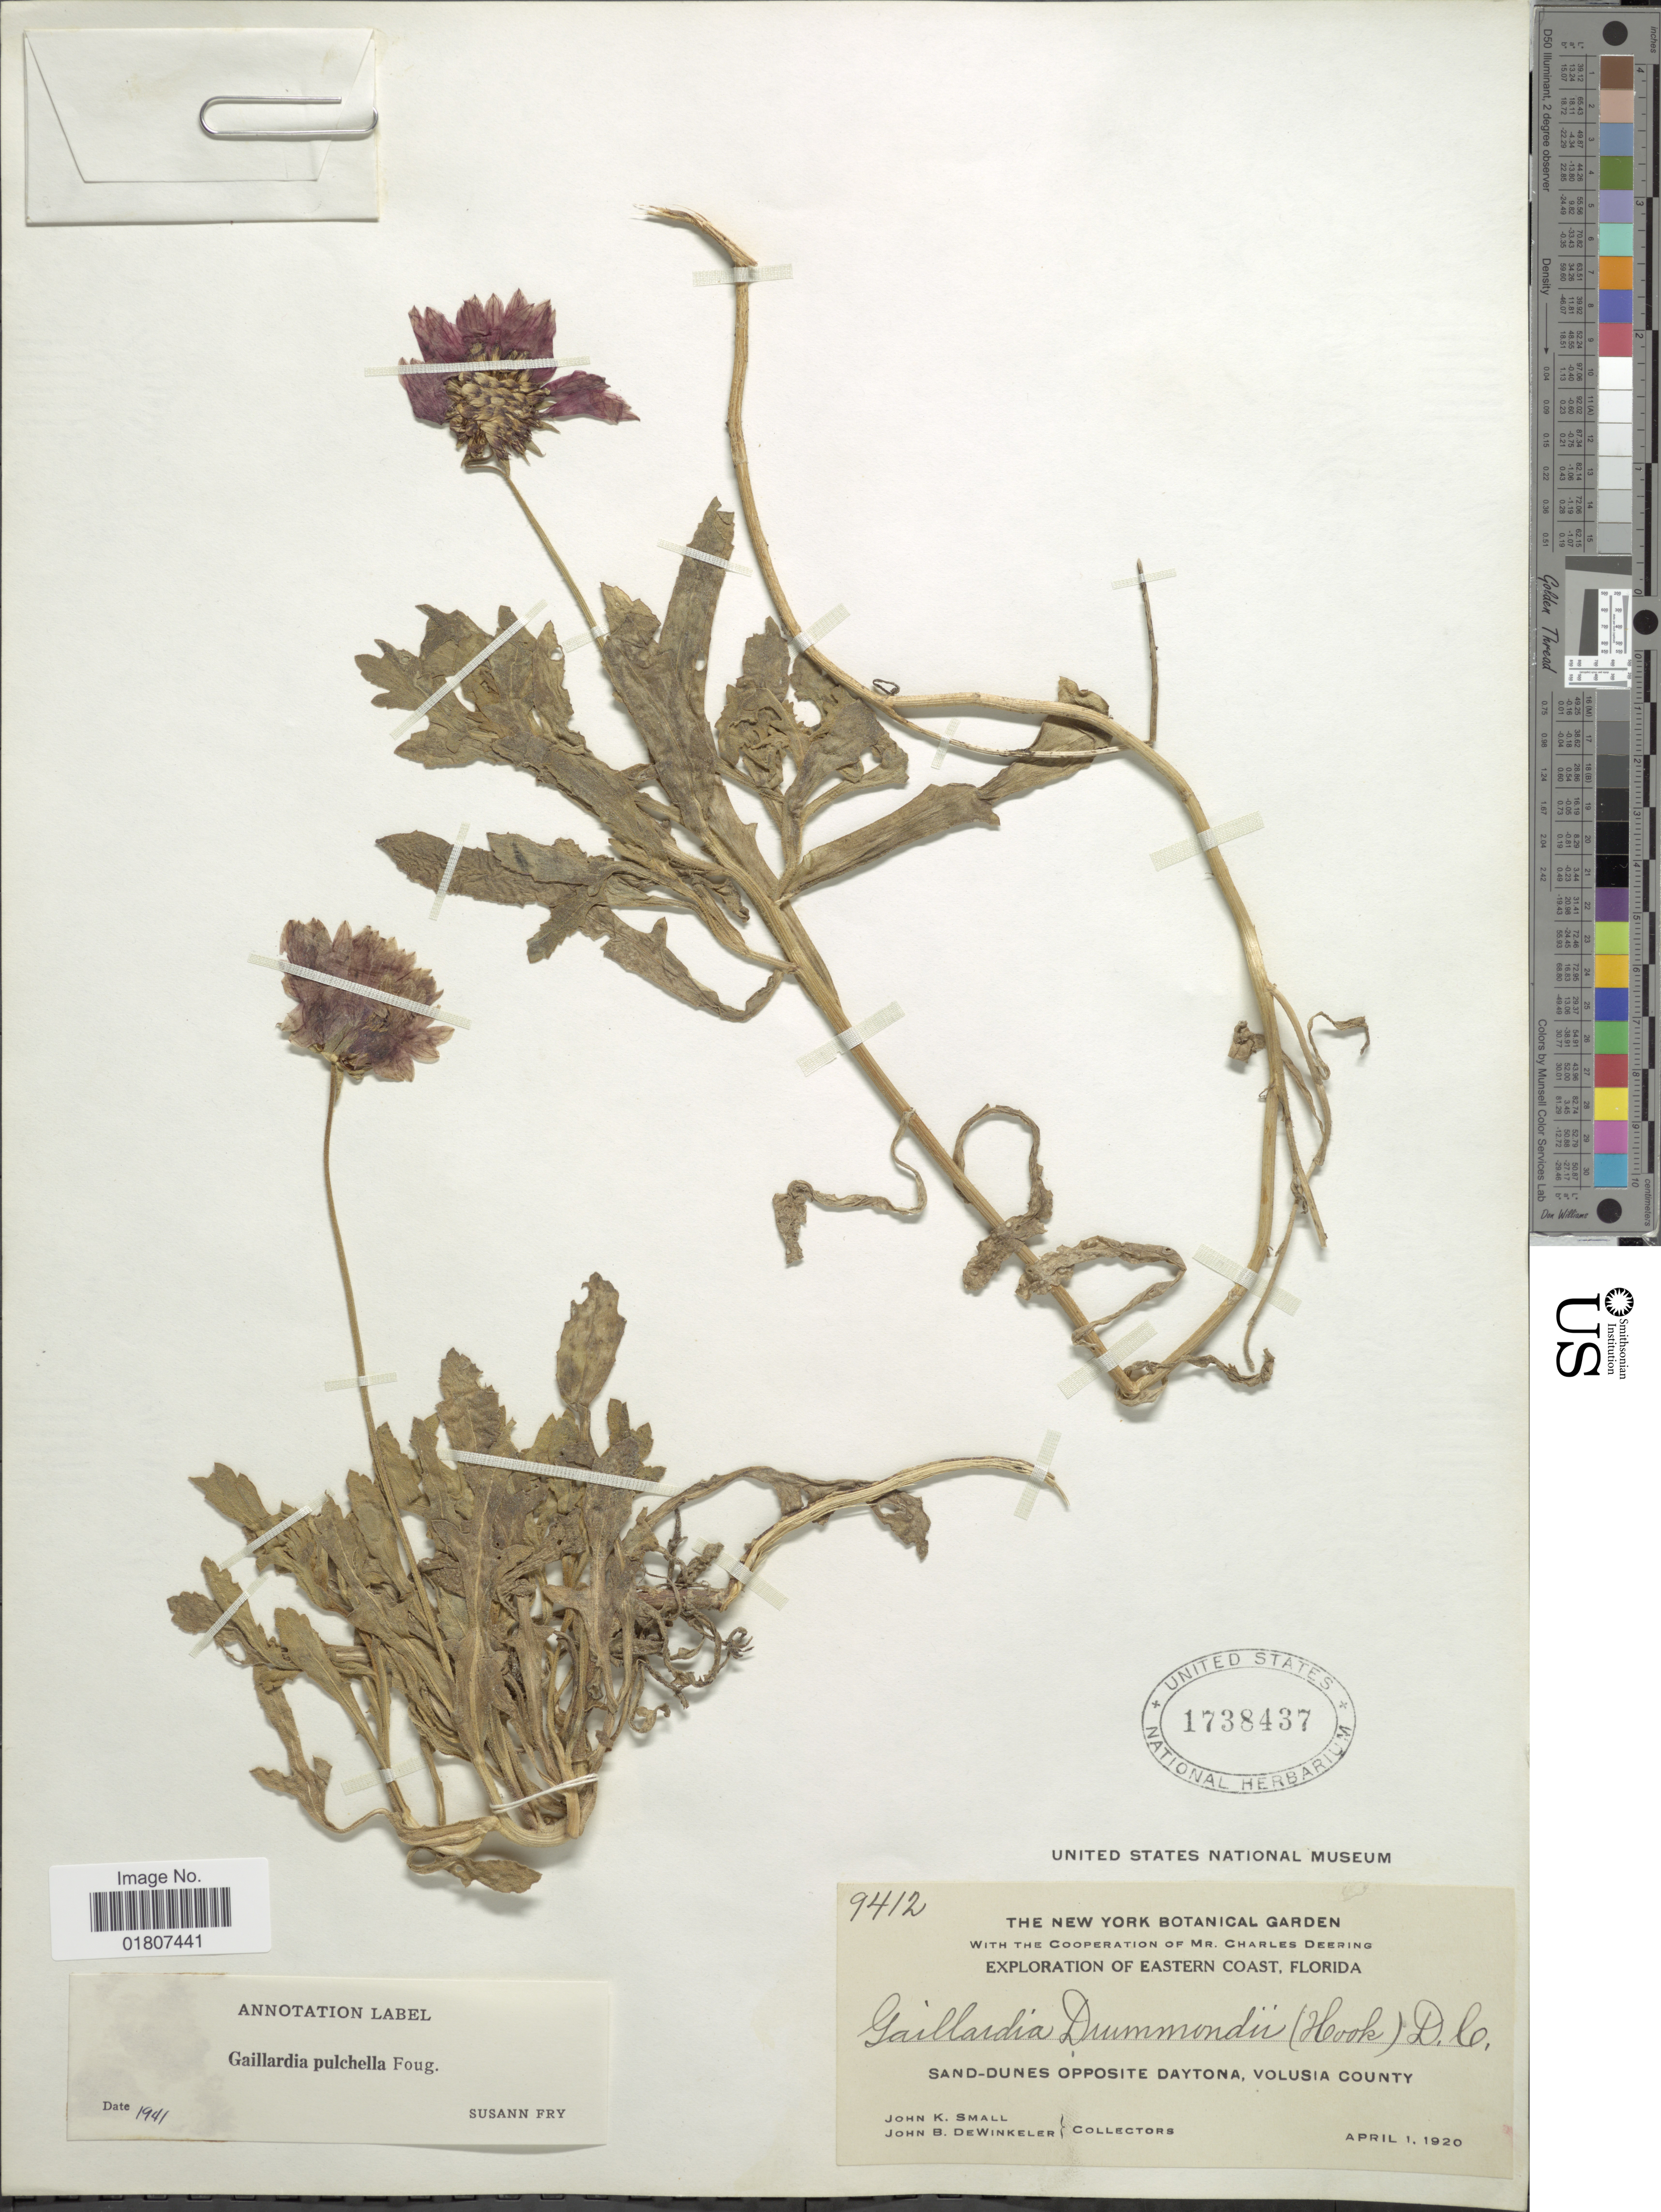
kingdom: Plantae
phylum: Tracheophyta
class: Magnoliopsida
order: Asterales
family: Asteraceae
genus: Gaillardia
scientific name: Gaillardia pulchella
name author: Foug.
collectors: J. K. Small & J. B. Dewinkeler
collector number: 9412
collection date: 1920-04-01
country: United States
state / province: Florida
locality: Eastern Coast. Opposite Daytona, Volusia County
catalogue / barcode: US 1738437